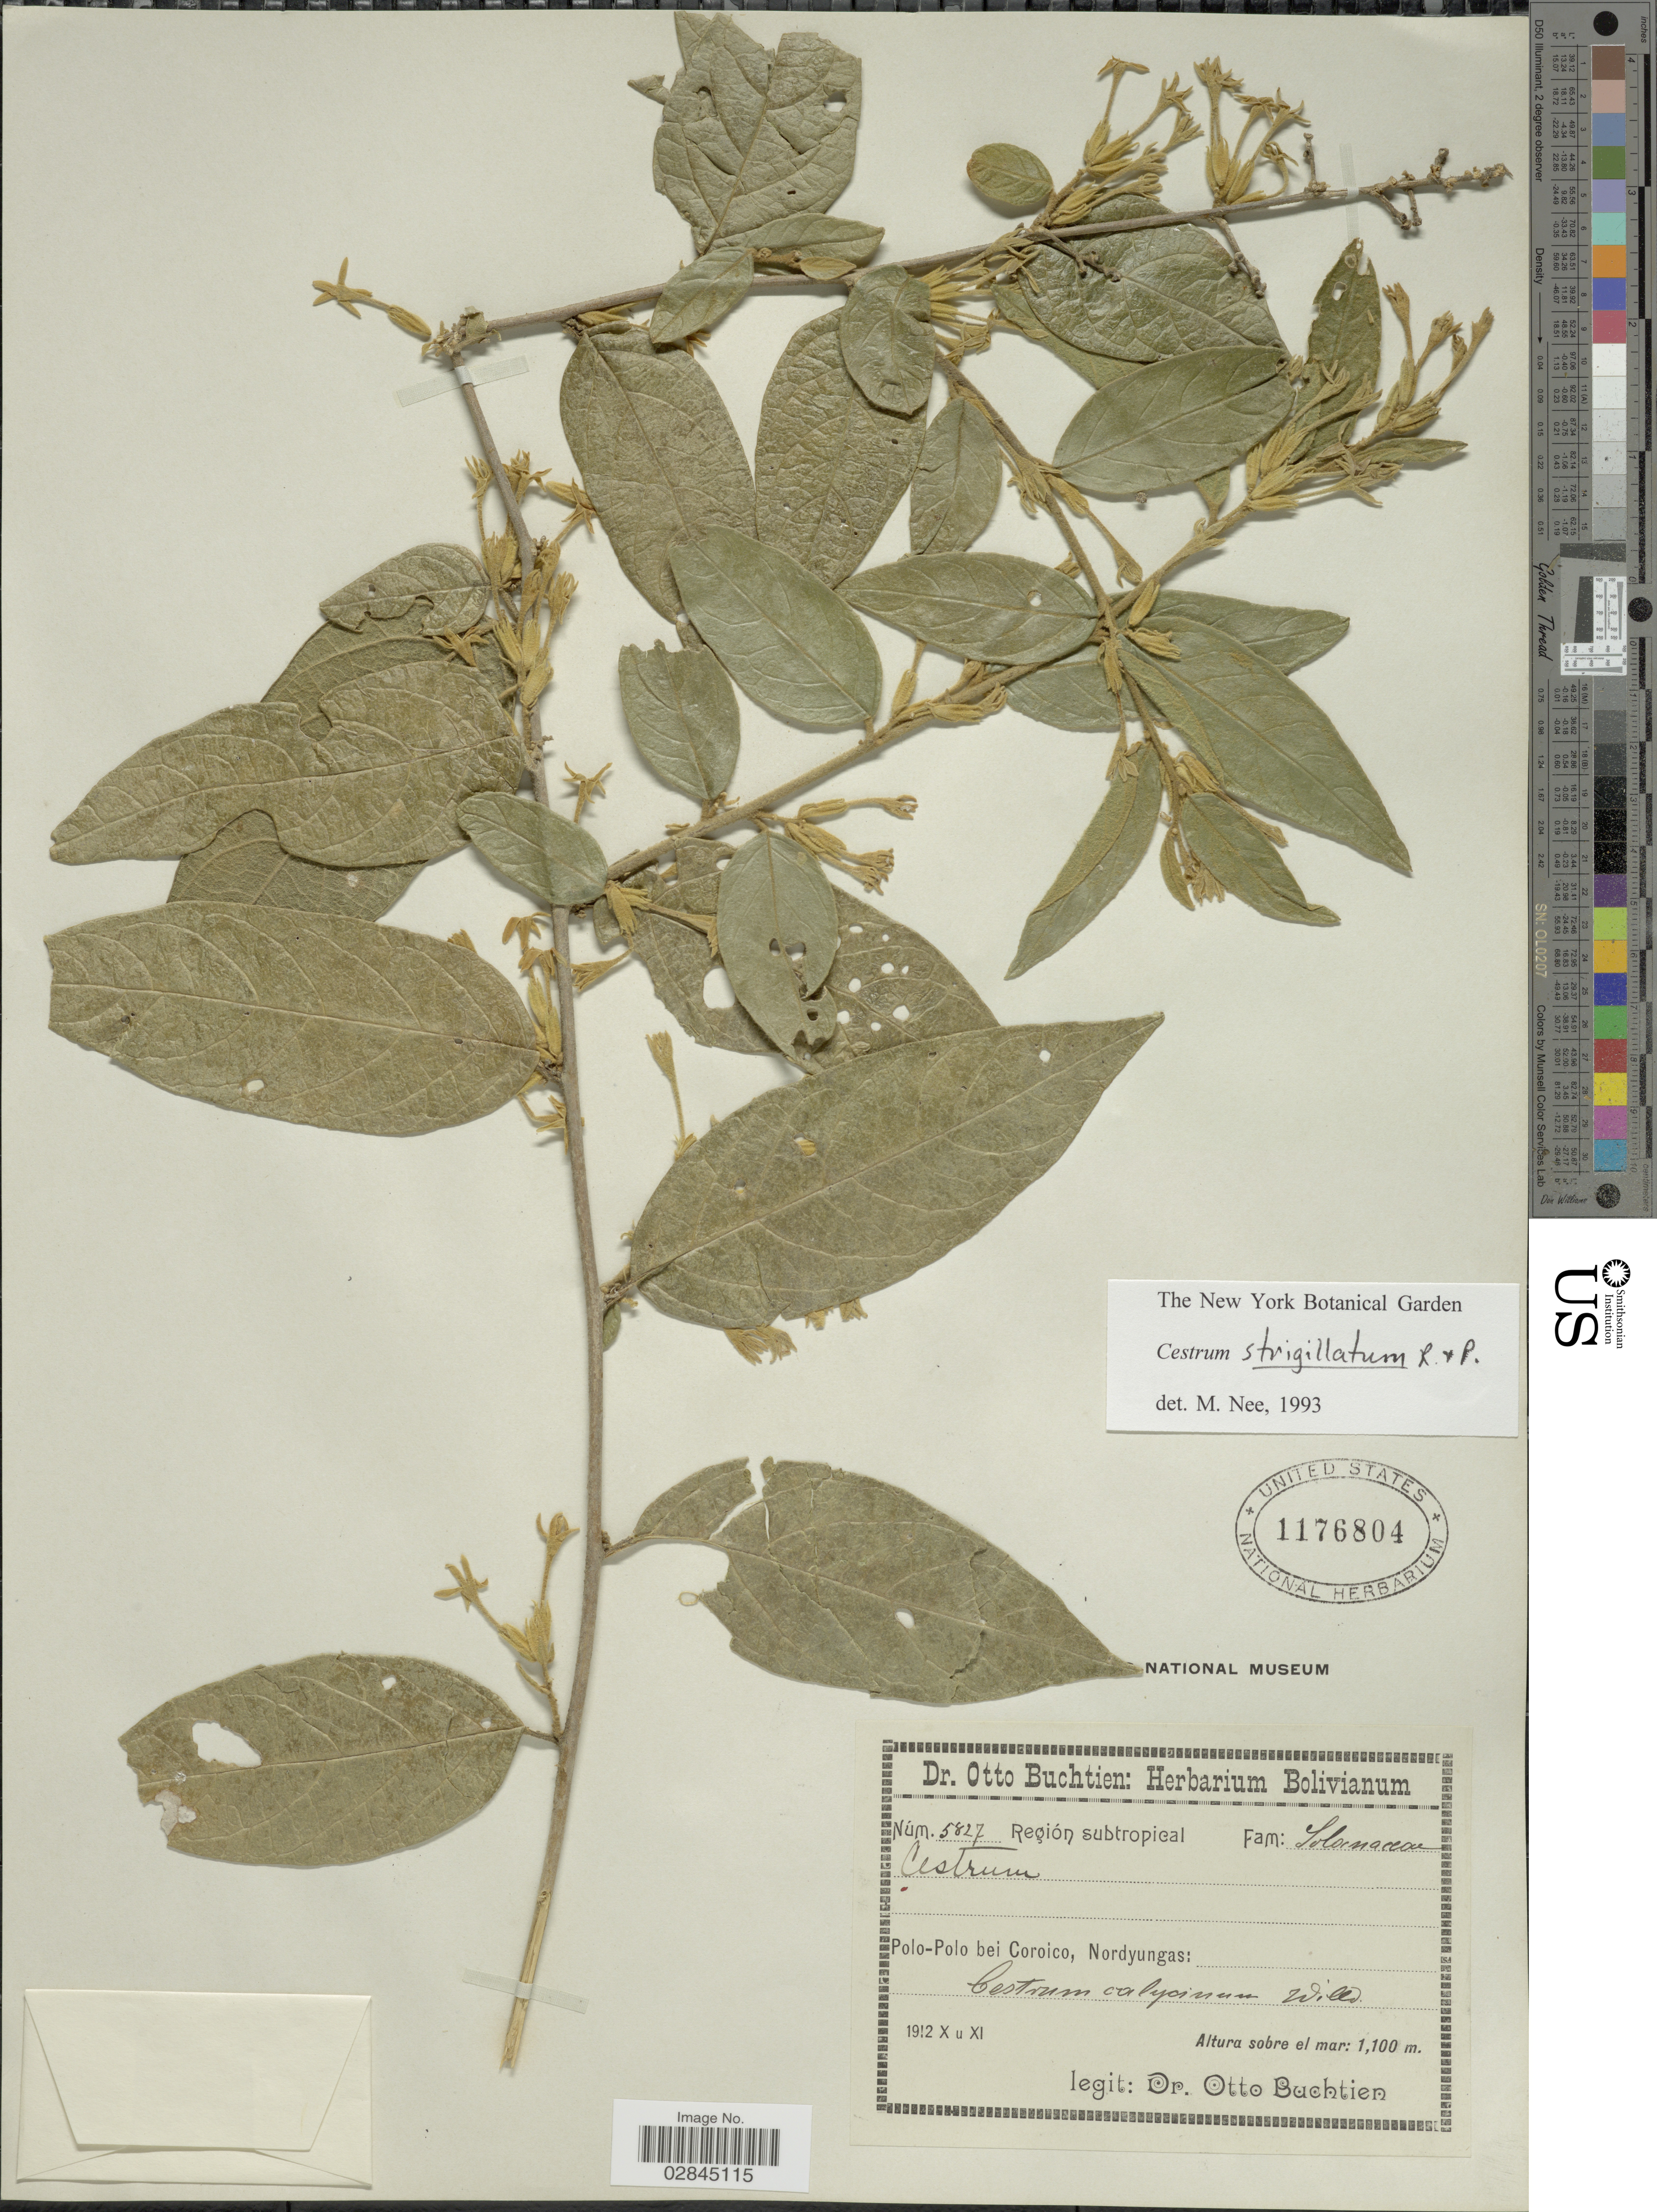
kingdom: Plantae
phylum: Tracheophyta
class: Magnoliopsida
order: Solanales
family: Solanaceae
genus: Cestrum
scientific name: Cestrum strigilatum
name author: Ruiz & Pav.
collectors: O. Buchtien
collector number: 5827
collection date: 1912-10/1912-11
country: Bolivia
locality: Polo-Polo bei Coroico, Nordyungas.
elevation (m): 1100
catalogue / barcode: US 1176804